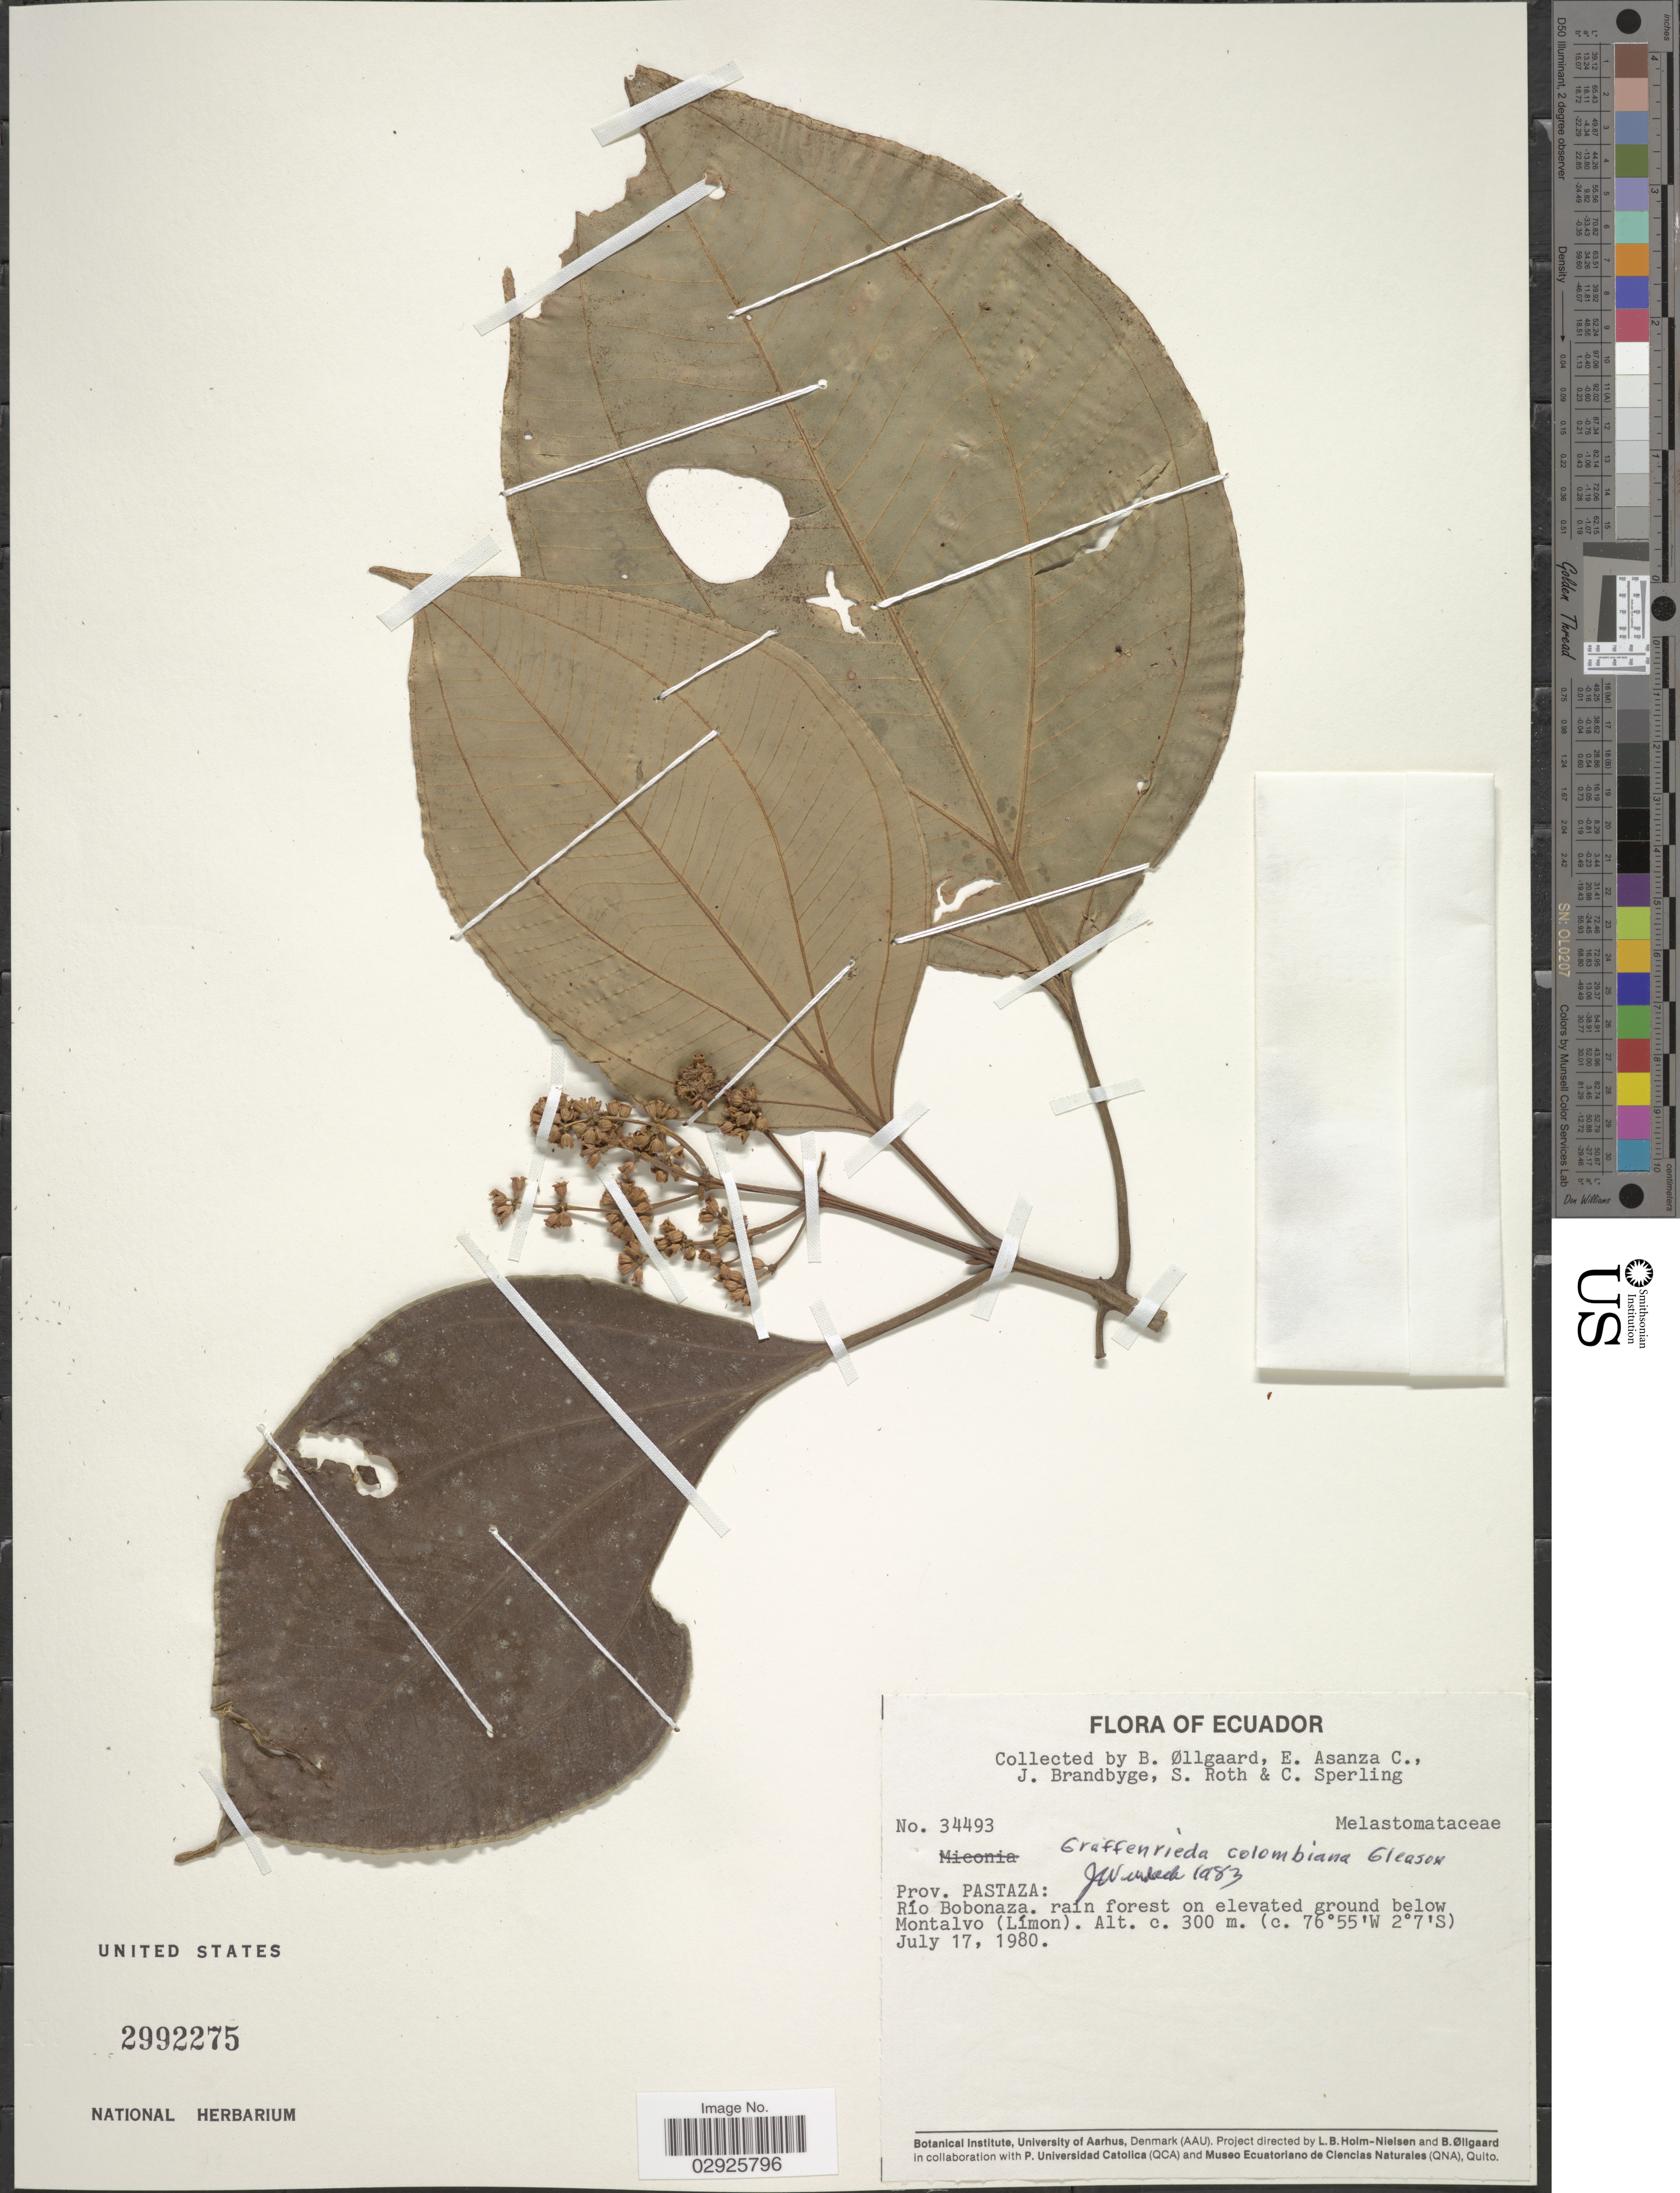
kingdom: Plantae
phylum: Tracheophyta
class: Magnoliopsida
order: Myrtales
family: Melastomataceae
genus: Graffenrieda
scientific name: Graffenrieda colombiana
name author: Gleason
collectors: B. Øllgaard, E. Asanza C., J. Brandbyge, S. Roth & C. Sperling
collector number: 34493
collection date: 1980-07-17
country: Ecuador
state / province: Pastaza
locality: Río Bobomaza. Rain forest on elevated ground below Montalvo (Límon).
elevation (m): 300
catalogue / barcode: US 2992275